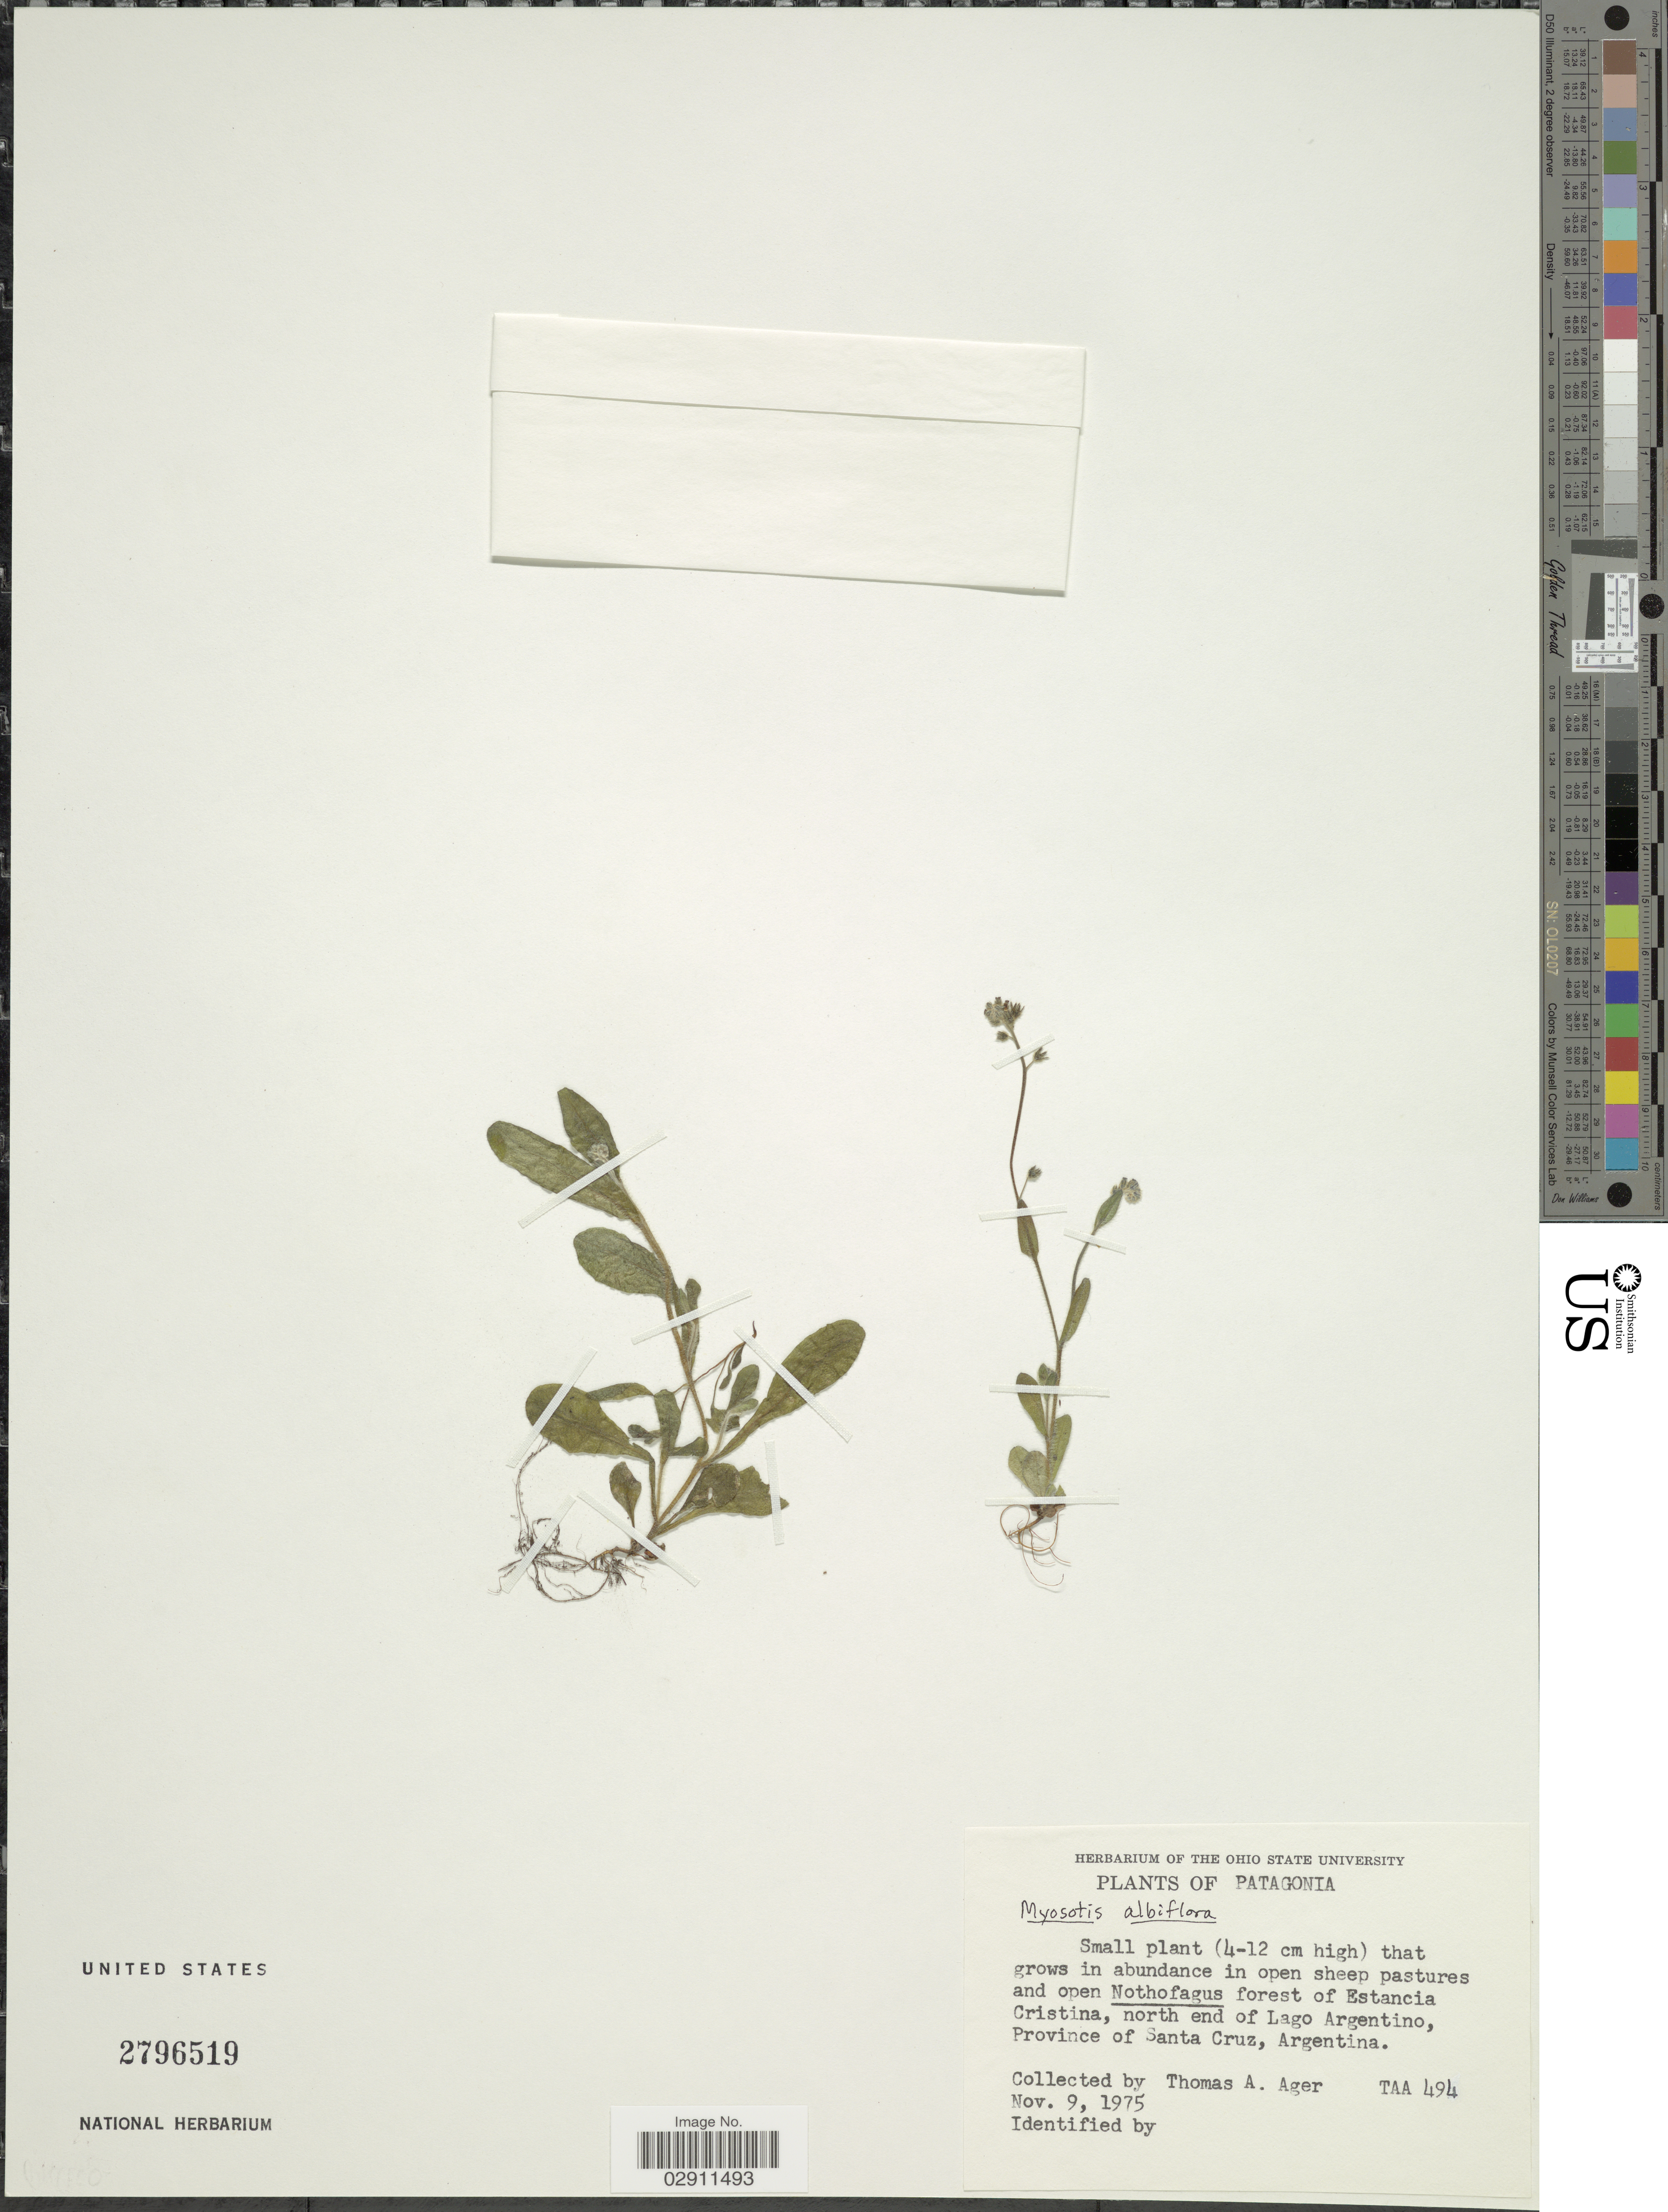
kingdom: Plantae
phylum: Tracheophyta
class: Magnoliopsida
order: Boraginales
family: Boraginaceae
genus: Myosotis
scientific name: Myosotis albiflora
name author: Banks & Sol. ex Hook. f.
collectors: T. A. Ager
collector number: TAA494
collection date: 1975-11-09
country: Argentina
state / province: Santa Cruz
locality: Patagonia, forest of Estancia Cristina, north end of Lago Argentino, Province of Santa Cruz.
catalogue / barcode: US 2796519